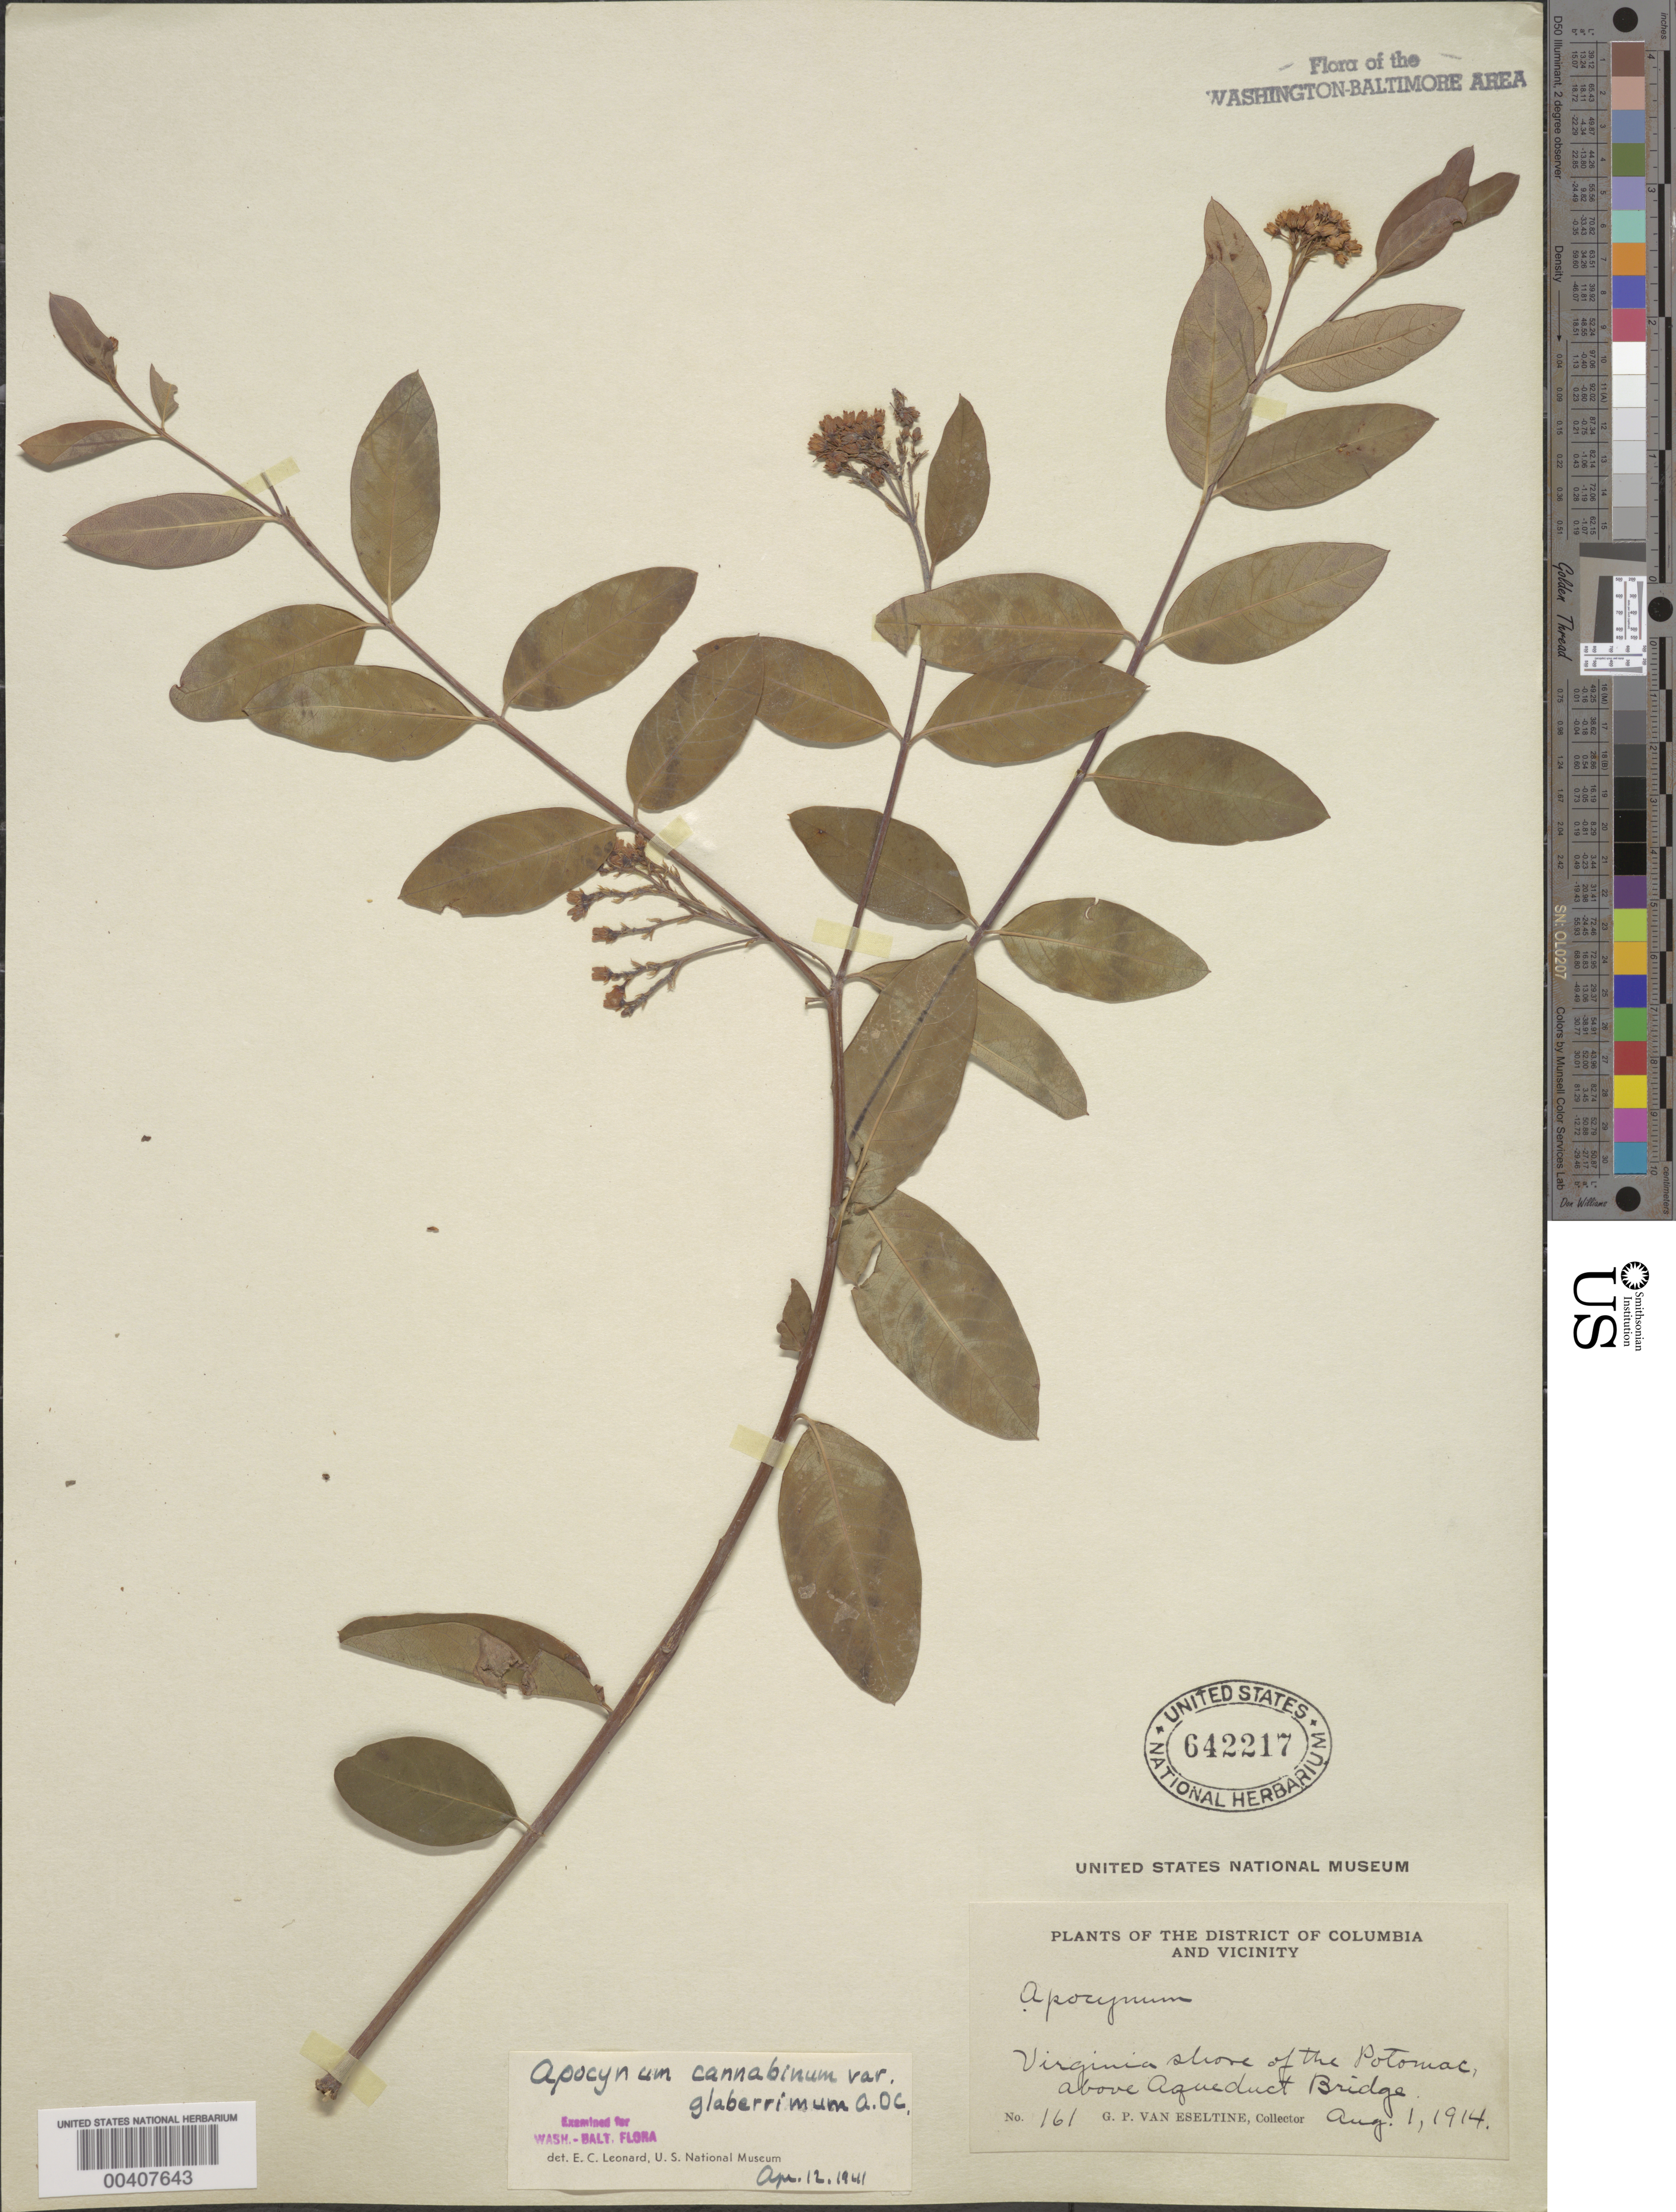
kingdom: Plantae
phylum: Tracheophyta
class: Magnoliopsida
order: Gentianales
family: Apocynaceae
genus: Apocynum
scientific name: Apocynum cannabinum var. glaberrimum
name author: L.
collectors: G. P. Van Eseltine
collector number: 161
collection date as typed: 01 Aug 1914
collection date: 1914-08-01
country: United States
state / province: Virginia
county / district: Arlington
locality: Potomac shore above Aqueduct Bridge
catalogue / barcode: US 642217